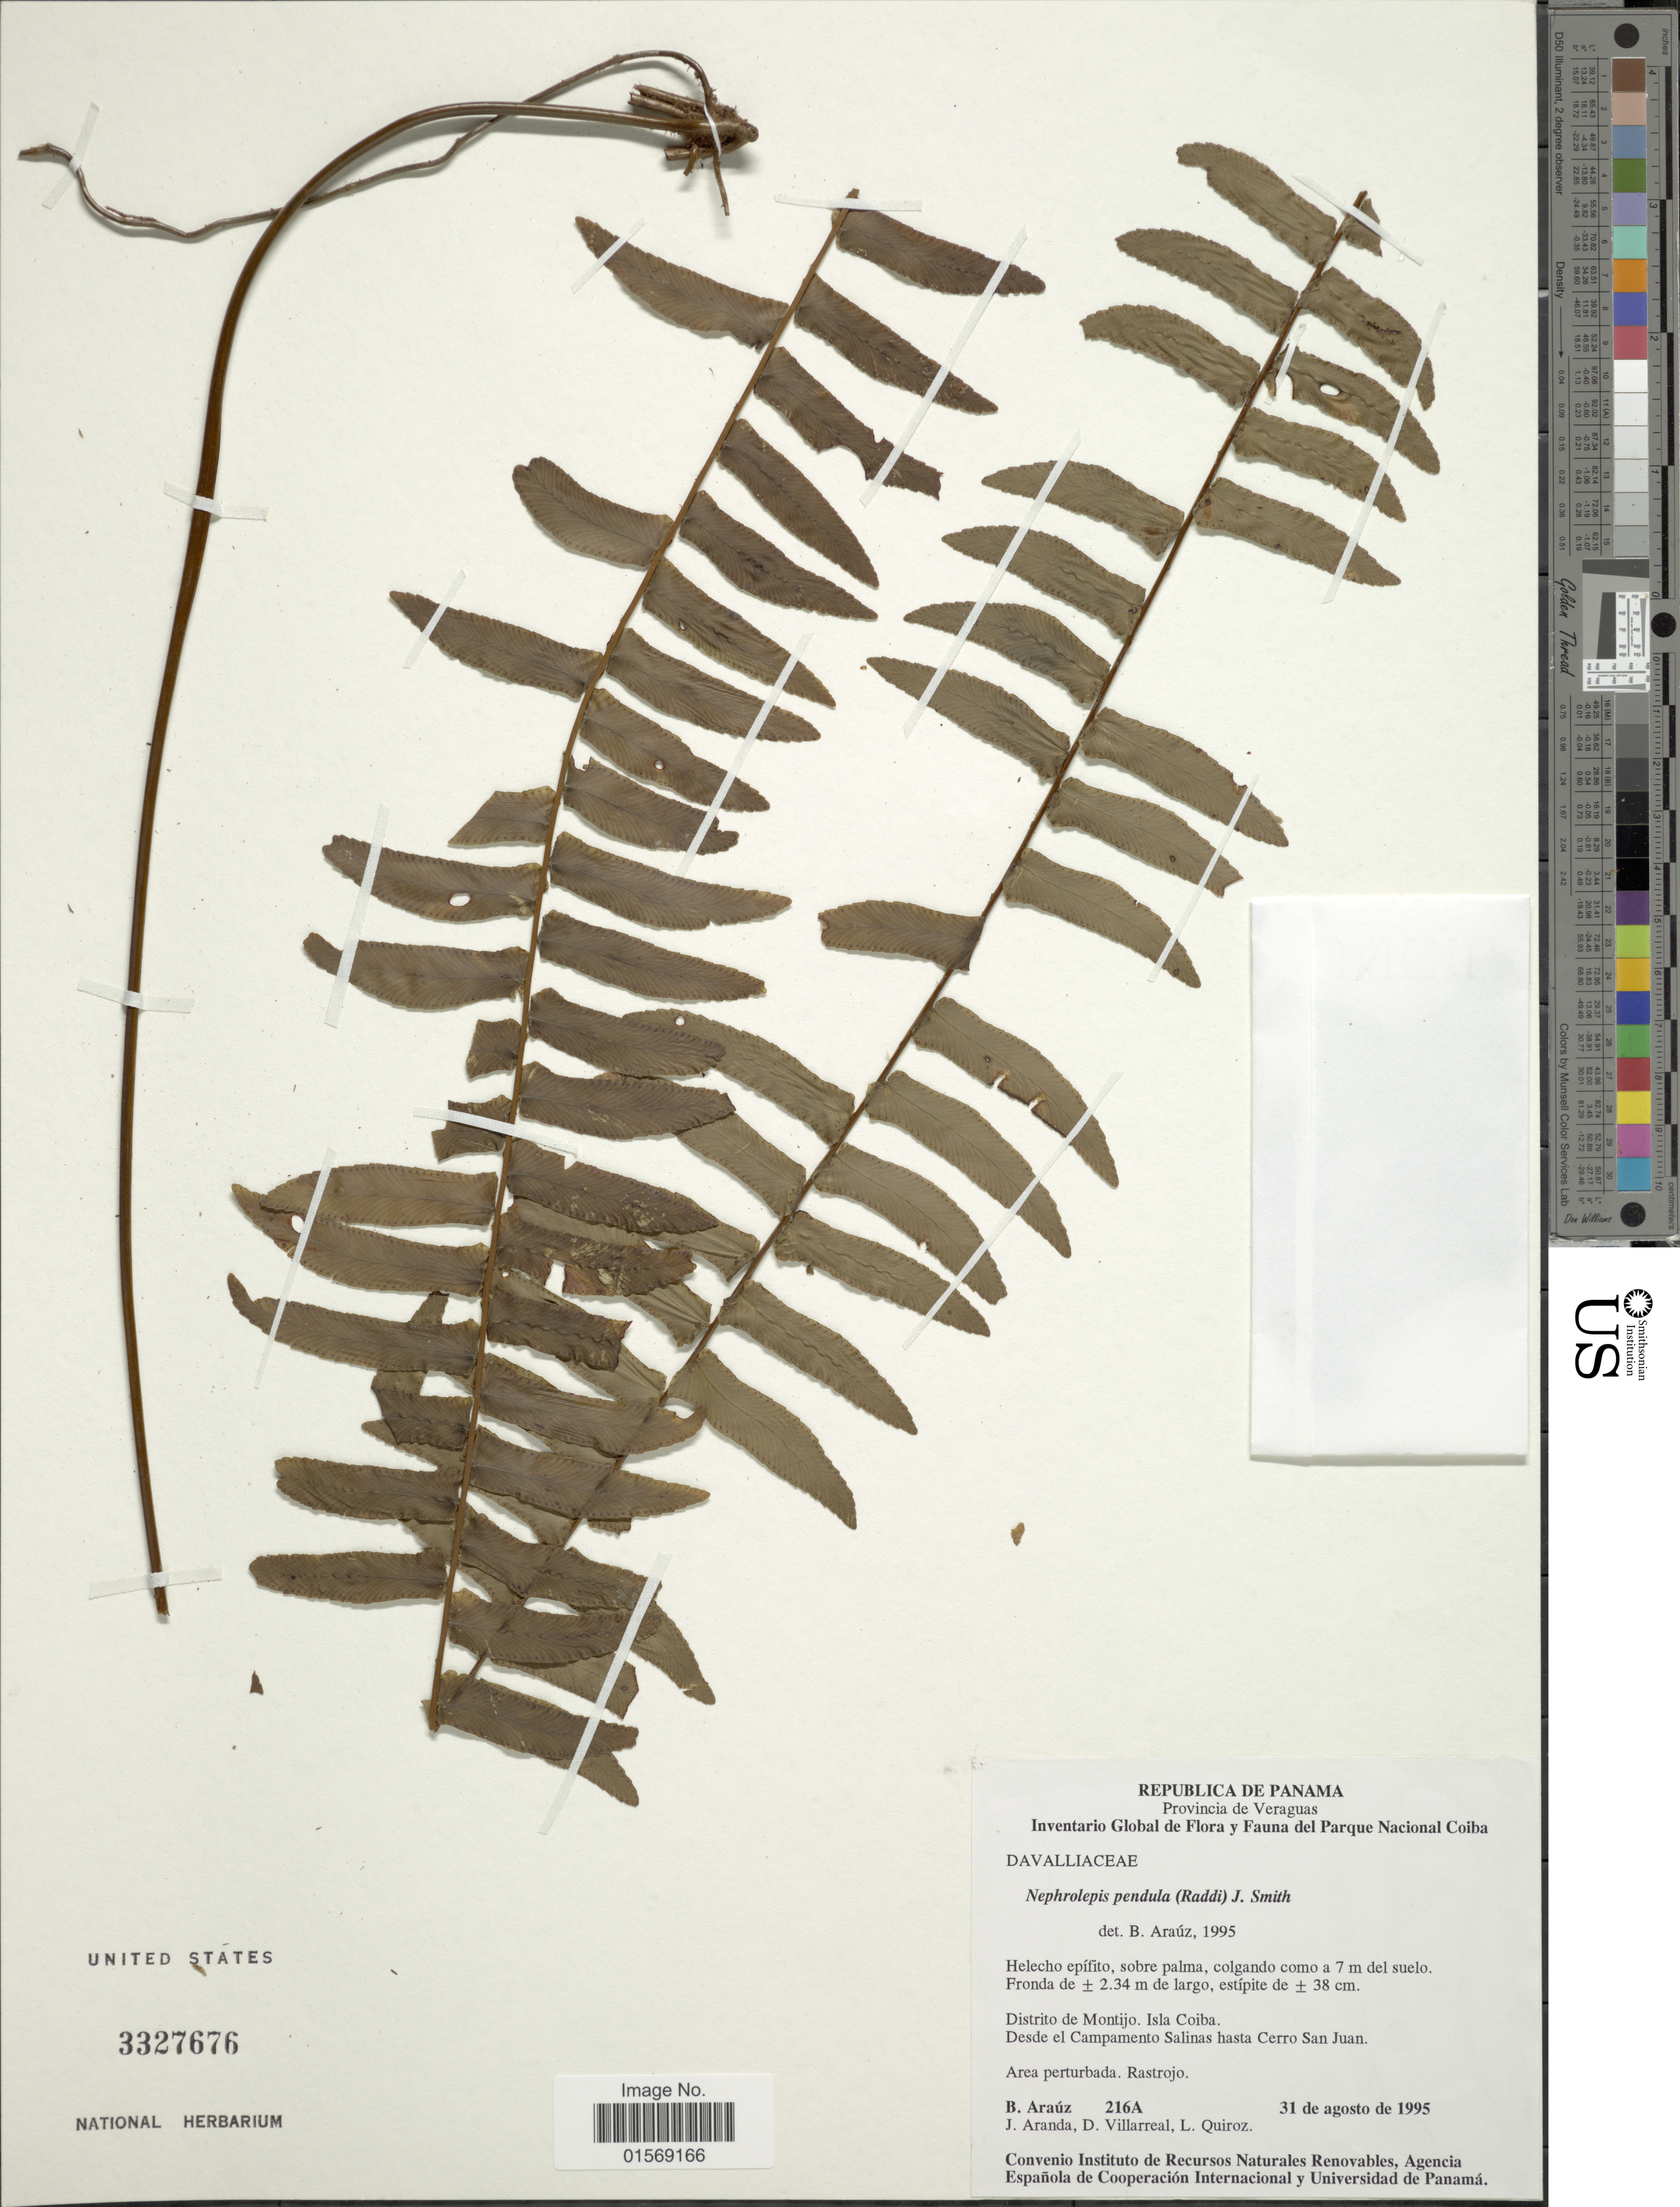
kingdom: Plantae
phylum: Tracheophyta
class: Polypodiopsida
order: Polypodiales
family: Nephrolepidaceae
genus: Nephrolepis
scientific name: Nephrolepis pendula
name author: (Raddi) J. Sm.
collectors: B. Araúz, J. Aranda, D. Villarreal & L. Quiroz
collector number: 216A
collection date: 1995-08-31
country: Panama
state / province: Veraguas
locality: Republica de Panama. Provincia de Veraguas. Distrito de Montijo, Isla Coiba. Desde el Campamento Salinas hasta Cerro San Juan.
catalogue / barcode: US 3327676